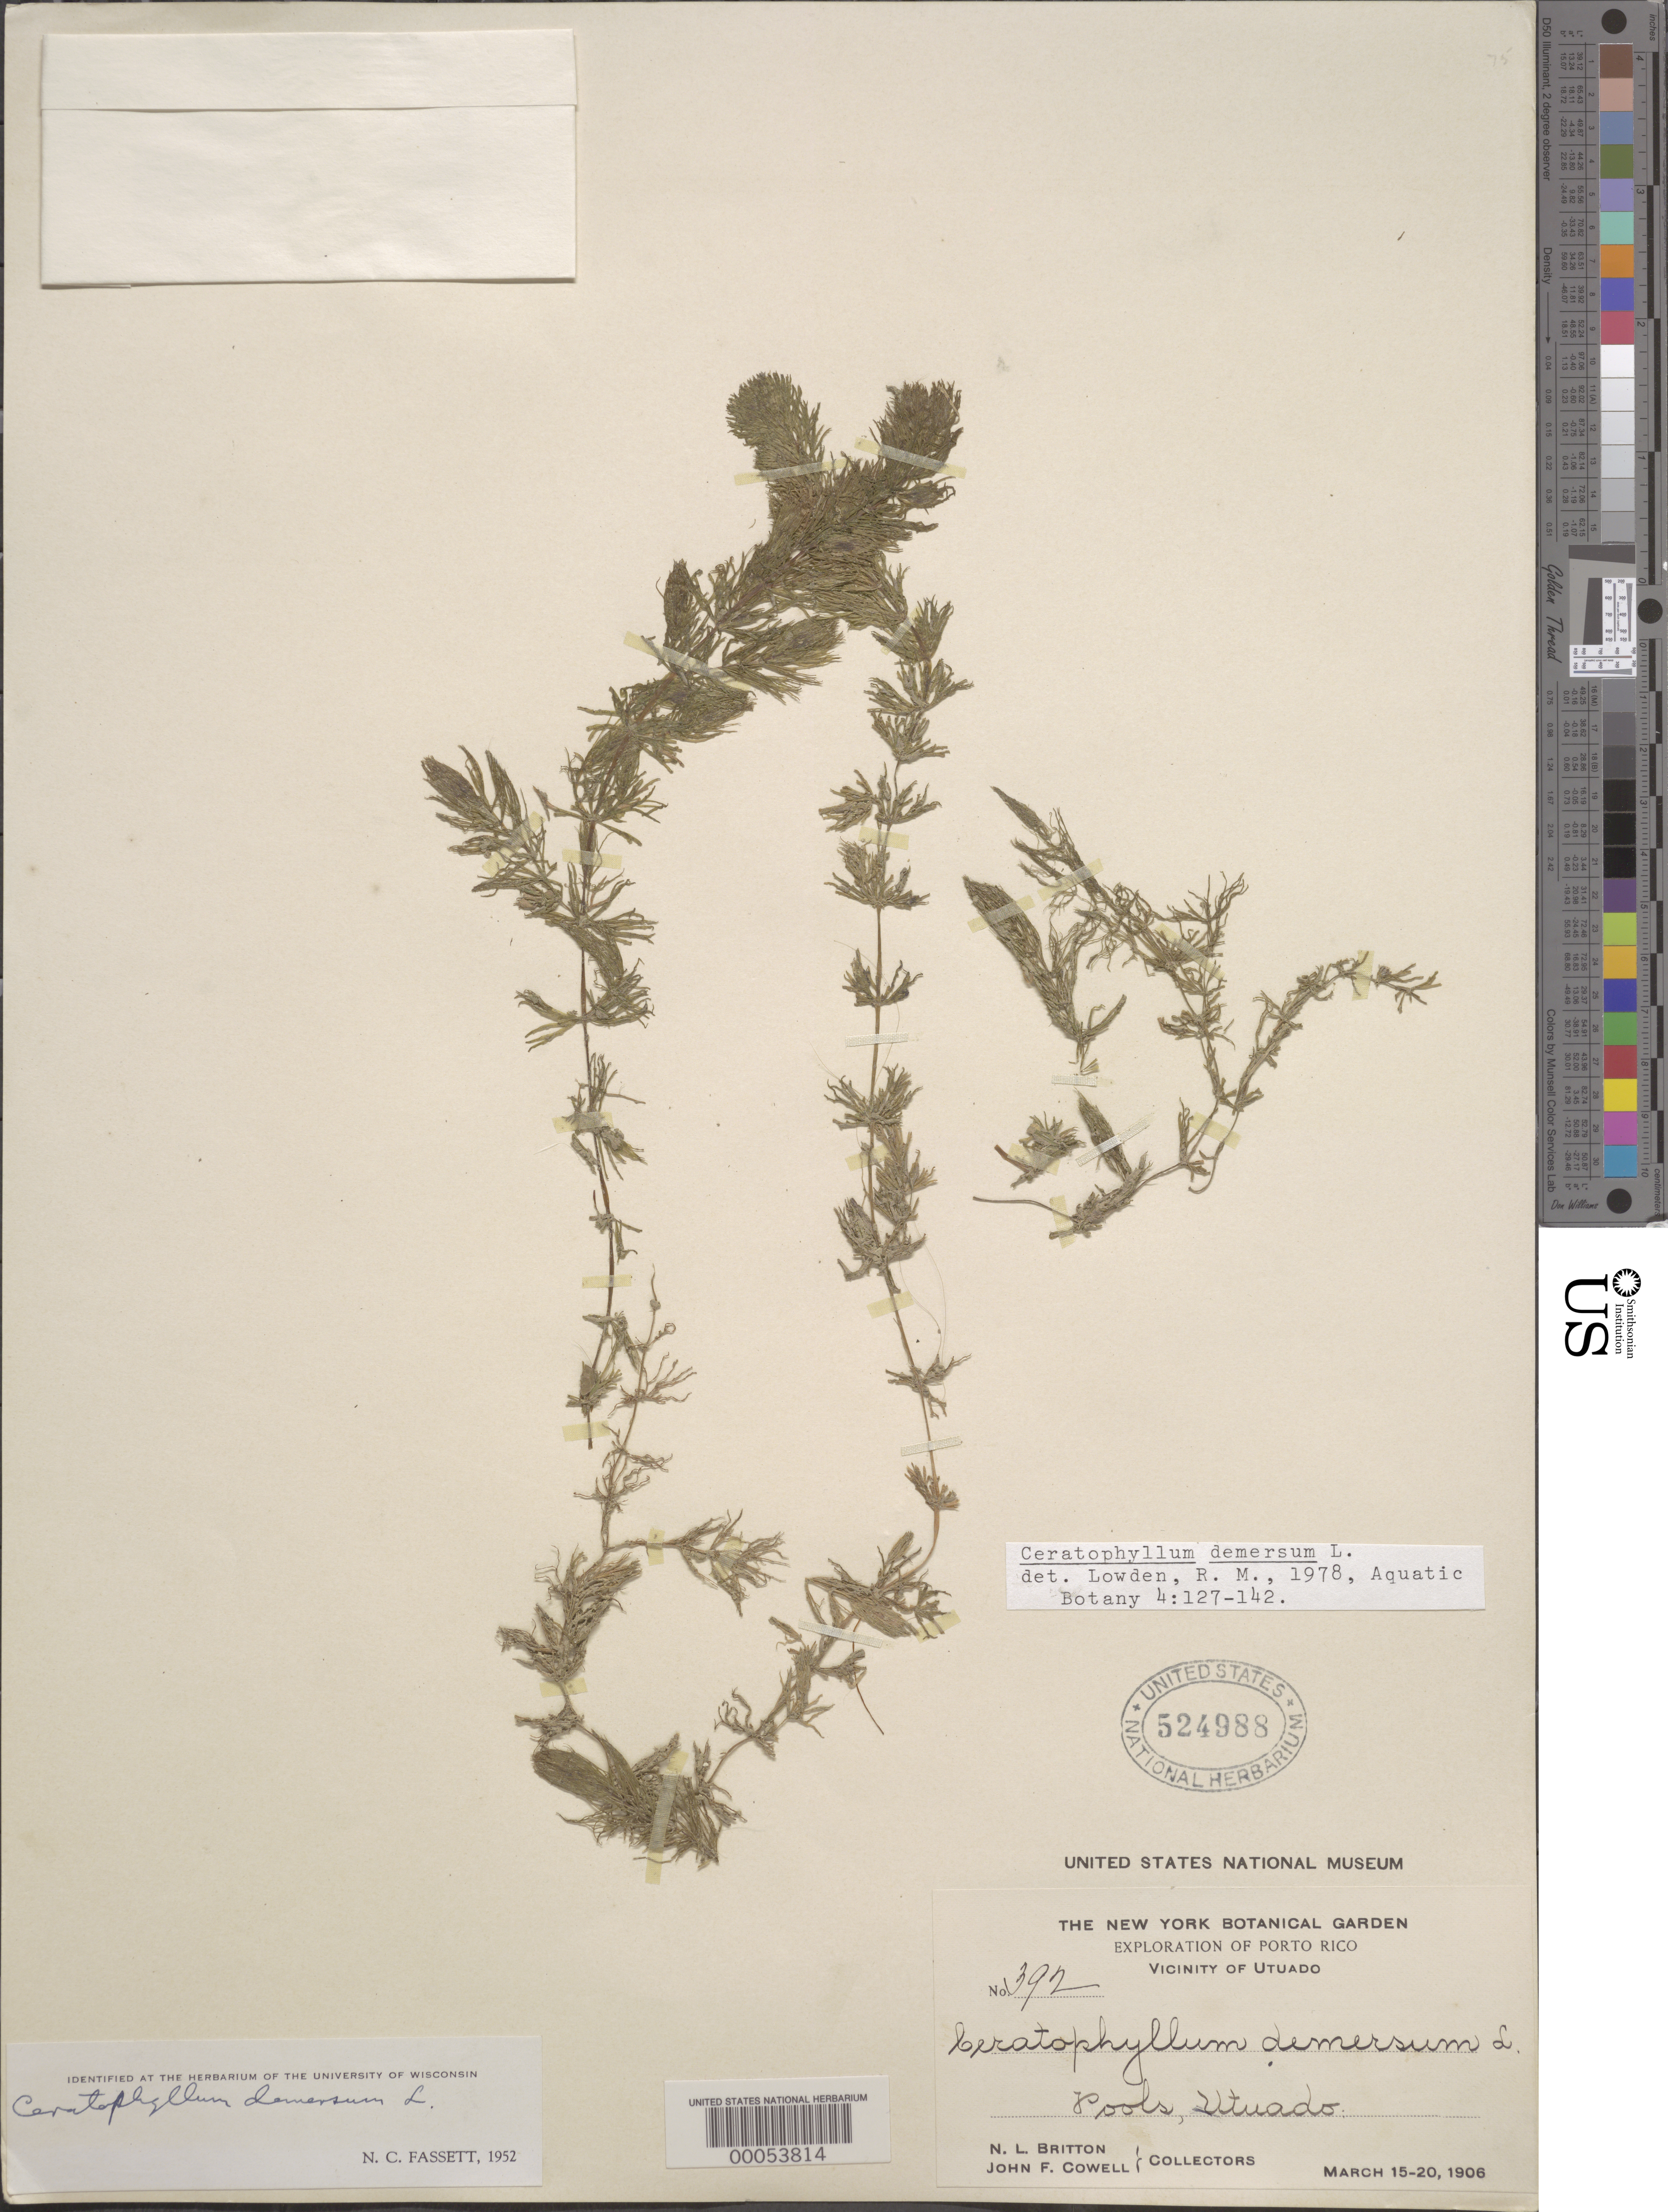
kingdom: Plantae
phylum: Tracheophyta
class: Magnoliopsida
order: Ceratophyllales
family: Ceratophyllaceae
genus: Ceratophyllum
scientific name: Ceratophyllum demersum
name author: L.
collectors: N. Britton & J. F. Cowell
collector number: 392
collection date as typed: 15 Mar 1906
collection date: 1906-03-15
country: Puerto Rico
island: Greater Antilles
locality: Pools, utuado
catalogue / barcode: US 524988